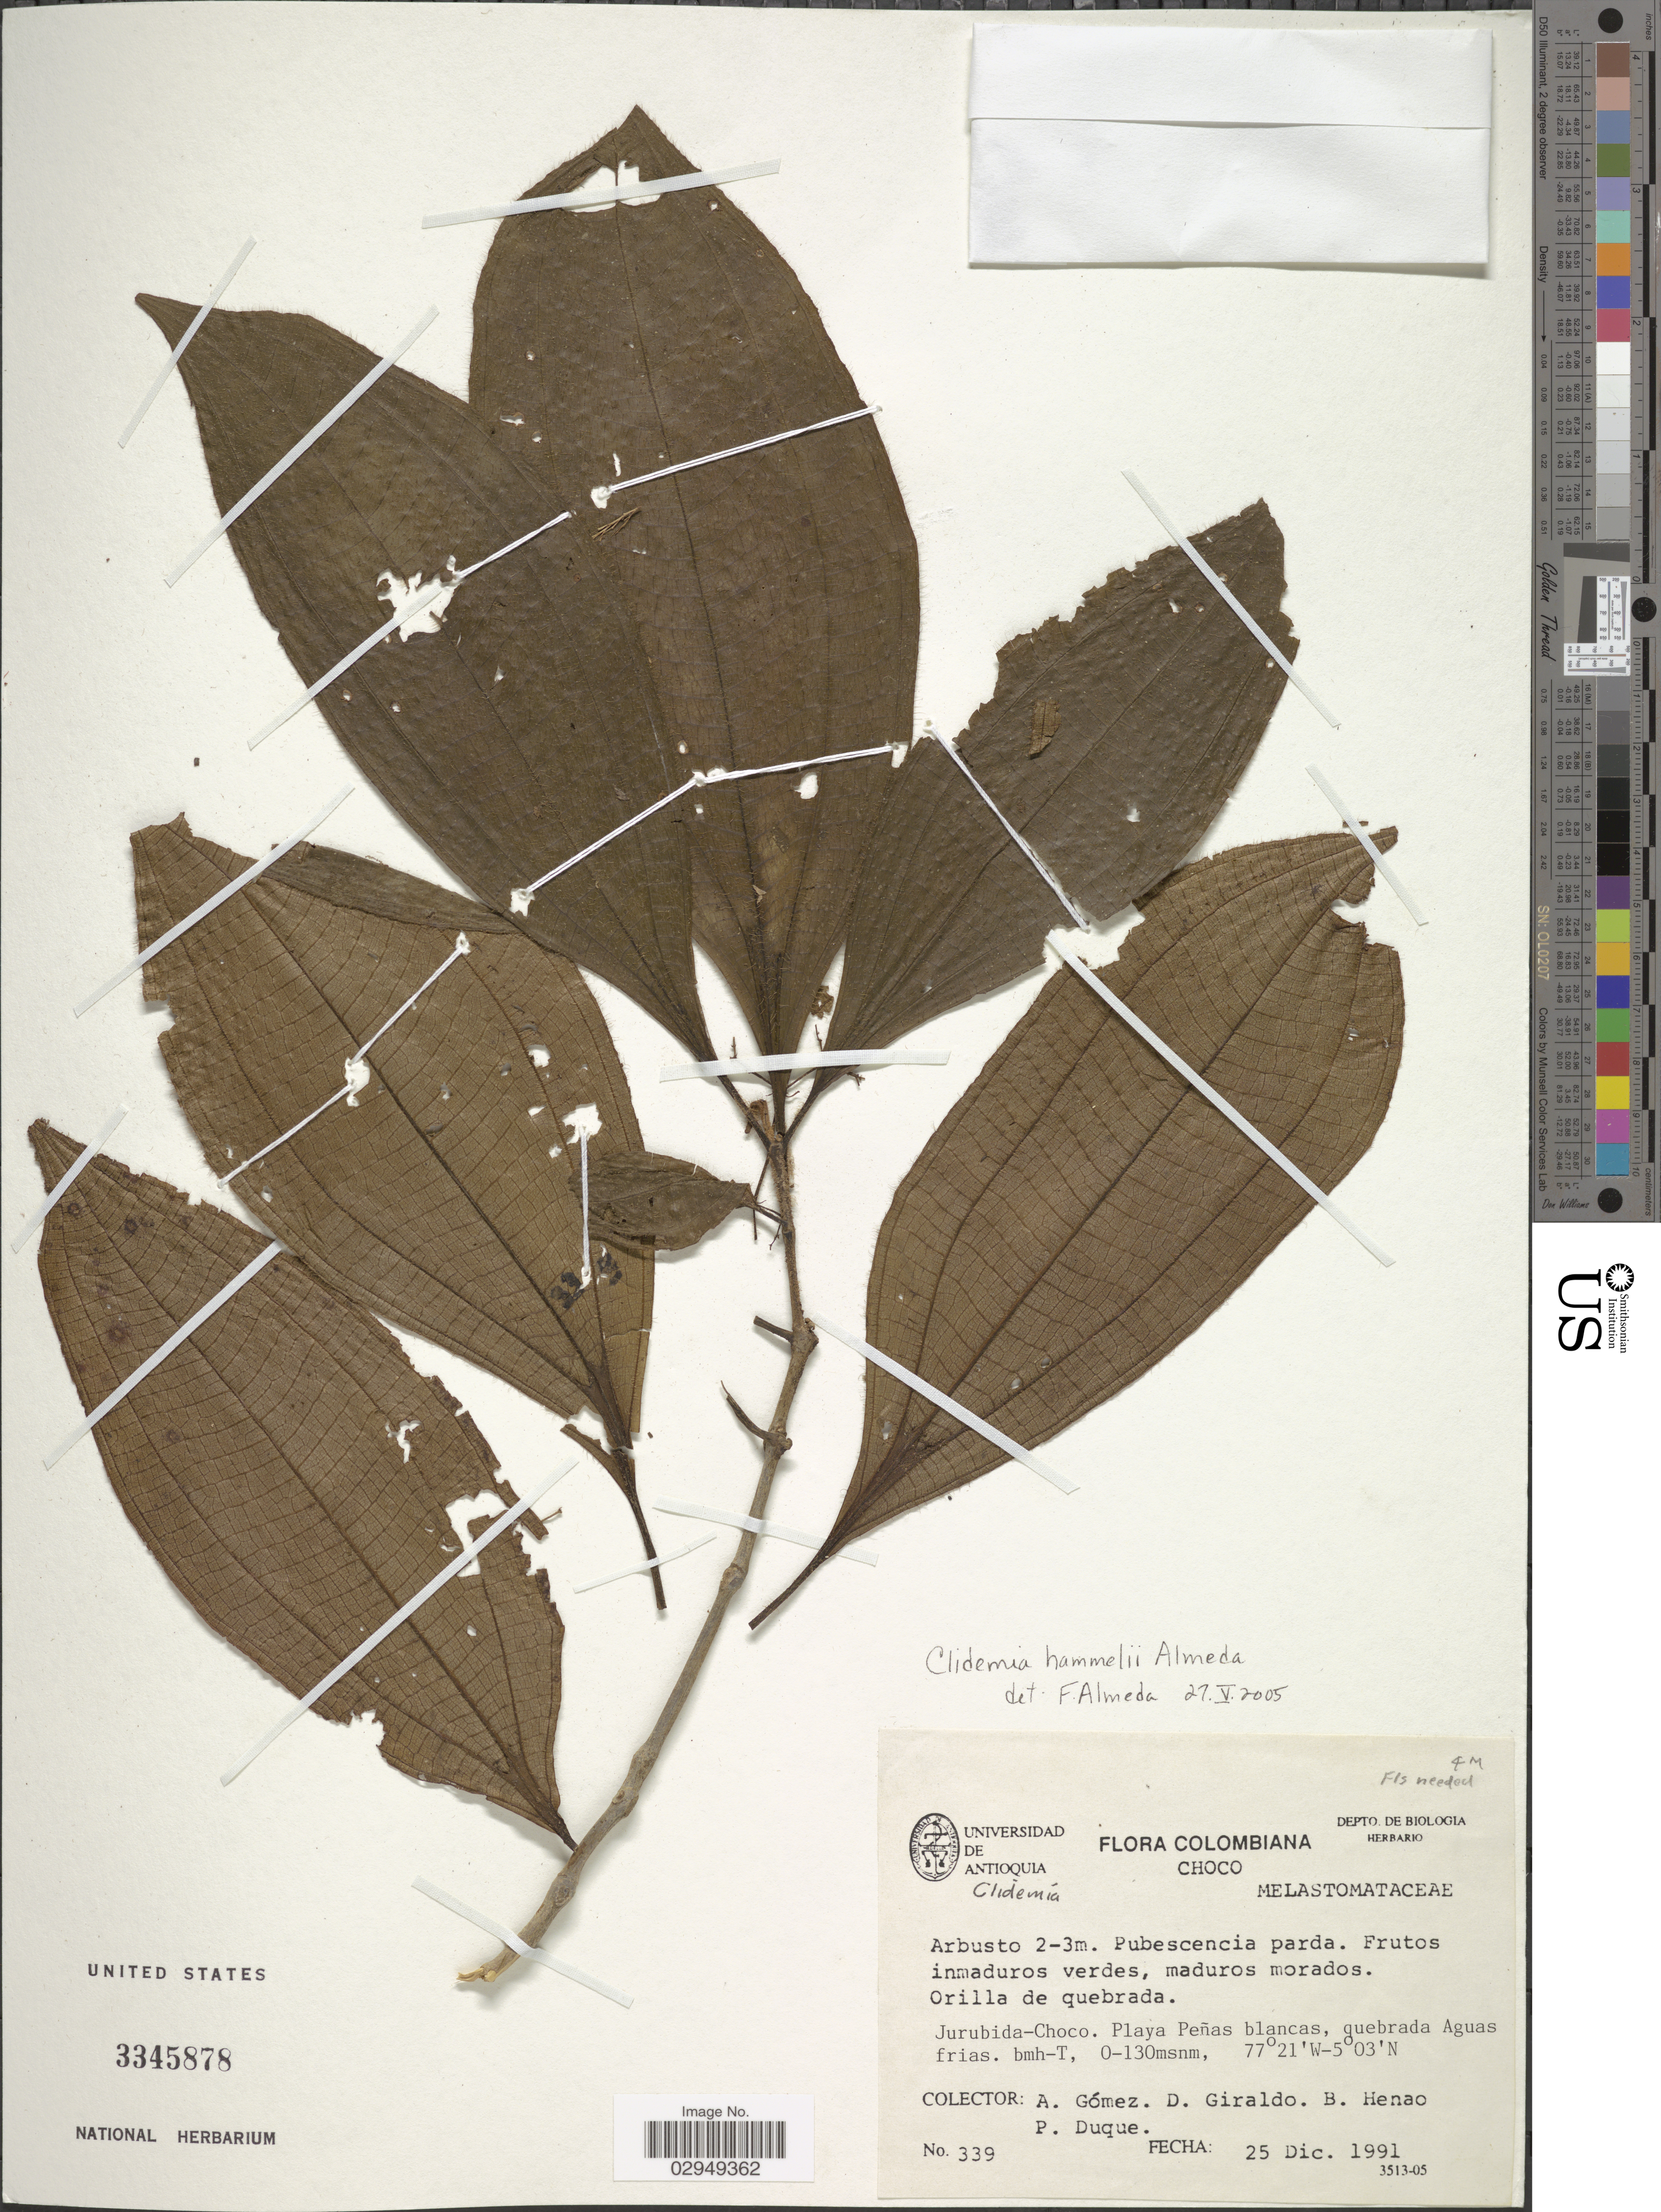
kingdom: Plantae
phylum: Tracheophyta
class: Magnoliopsida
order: Myrtales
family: Melastomataceae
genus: Clidemia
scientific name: Clidemia hammelii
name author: Almeda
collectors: A. Gómez, D. Giraldo, B. Henao & P. Duque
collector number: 339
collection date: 1991-12-25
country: Colombia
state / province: Chocó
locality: Jurubida-Choco. Playa Peñas blancas, quebrada Aguas frias. mbh-T.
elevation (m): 0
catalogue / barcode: US 3345878